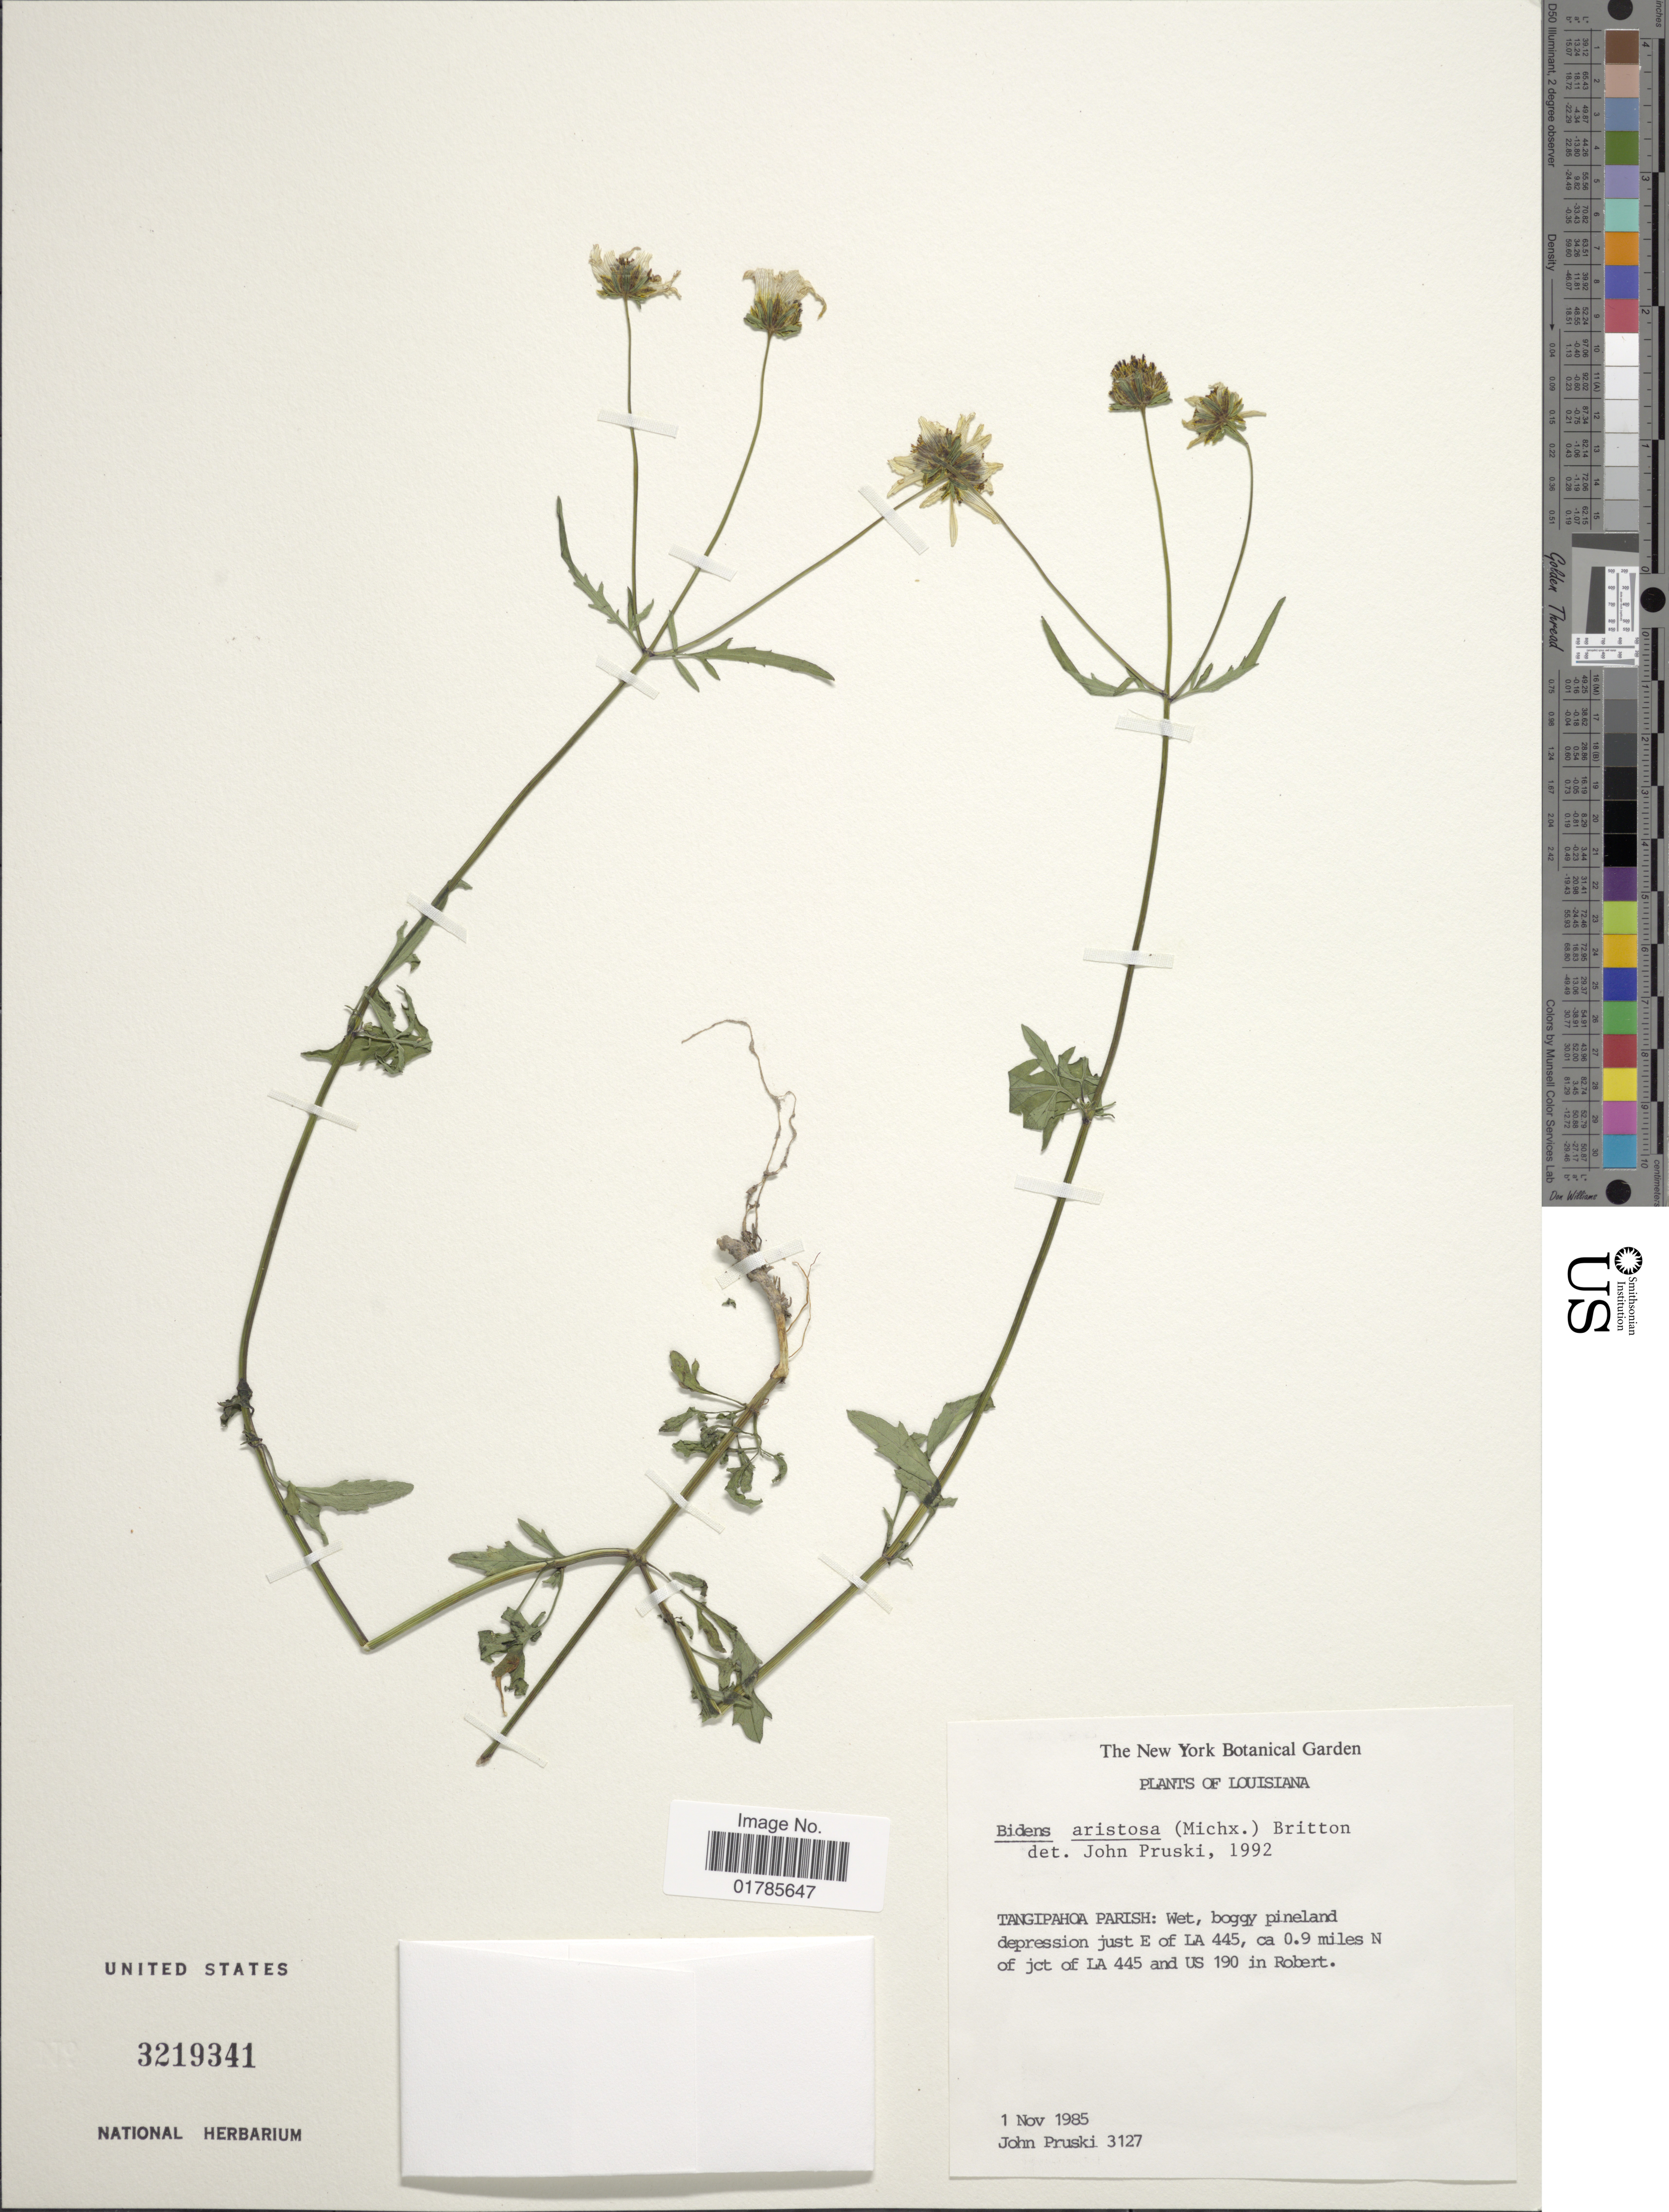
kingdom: Plantae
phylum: Tracheophyta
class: Magnoliopsida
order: Asterales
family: Asteraceae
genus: Bidens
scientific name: Bidens aristosa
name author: (Michx.) Britton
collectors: J. F. Pruski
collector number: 3127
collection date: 1985-11-01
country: United States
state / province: Louisiana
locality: Tangipahoa Parish, just E of La 445, ca. 0.9 miles N of jct of La 445 and US 190 in Robert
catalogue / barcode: US 3219341